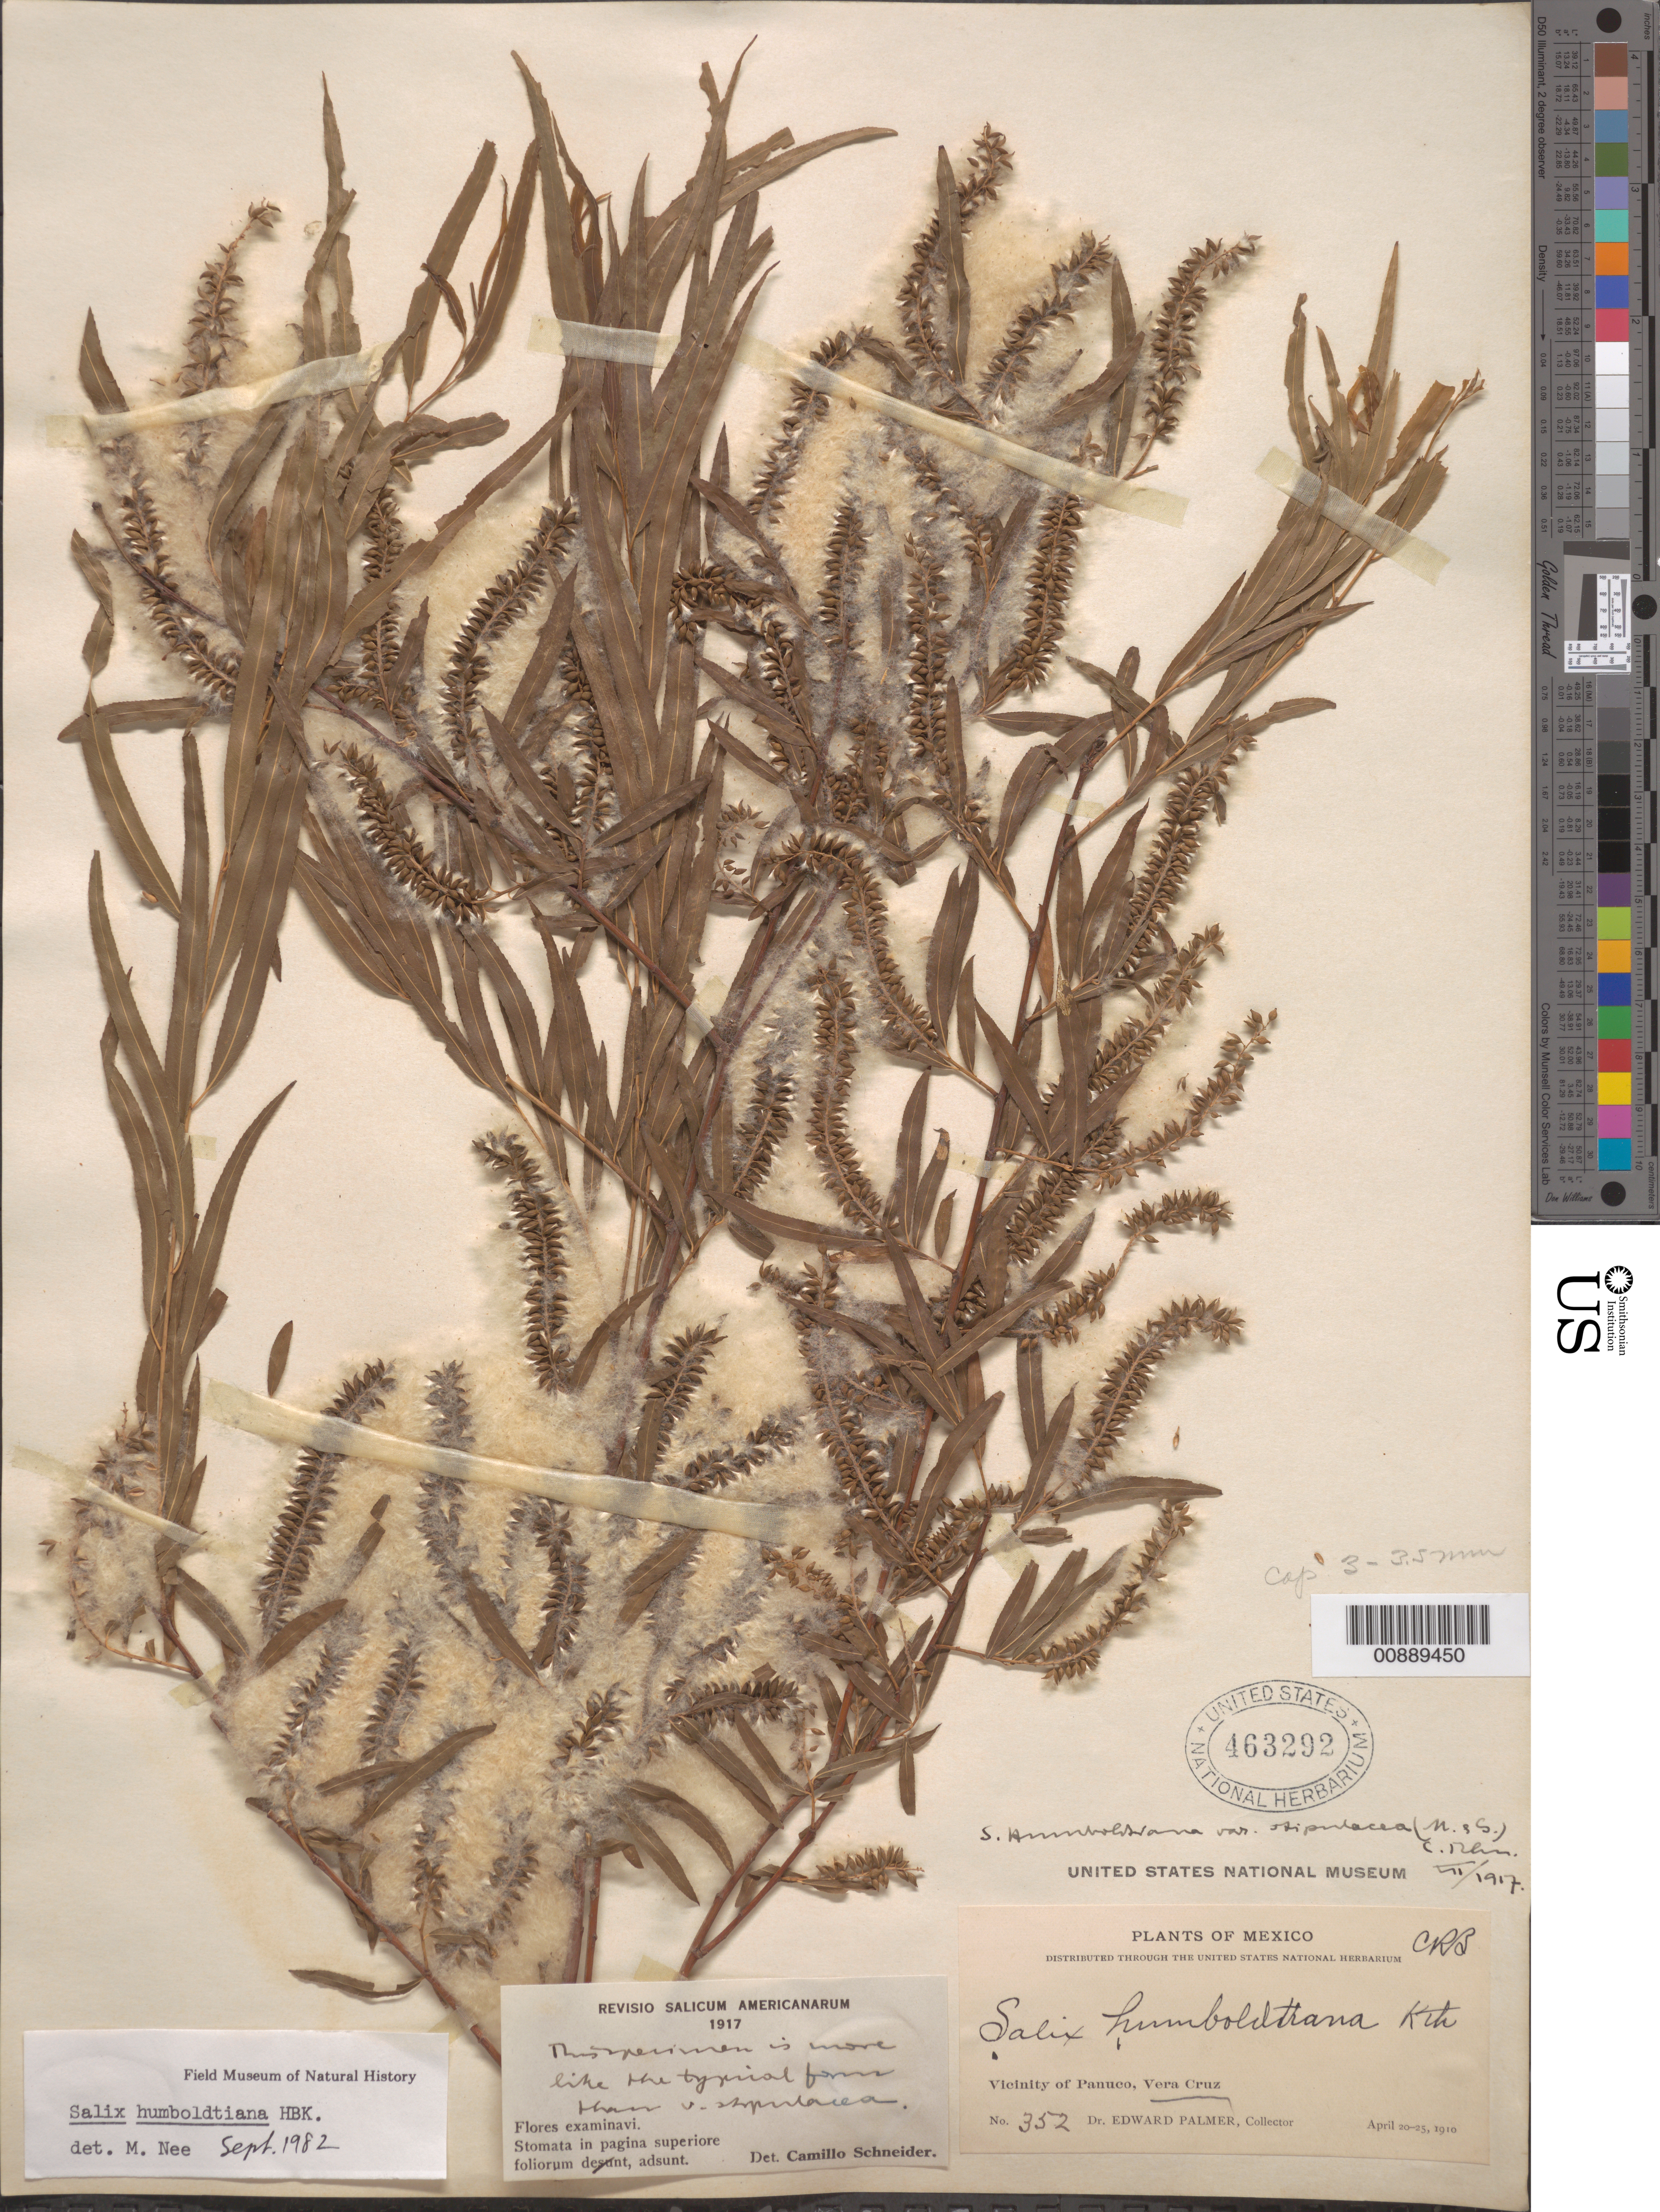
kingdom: Plantae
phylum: Tracheophyta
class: Magnoliopsida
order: Malpighiales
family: Salicaceae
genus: Salix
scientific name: Salix humboldtiana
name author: Willd.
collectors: E. Palmer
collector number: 352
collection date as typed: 20 Apr 1910 to 25 Apr 1910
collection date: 1910-04-20/1910-04-25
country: Mexico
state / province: Veracruz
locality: Vicinity of Panuco, Veracruz.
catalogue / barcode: US 463292